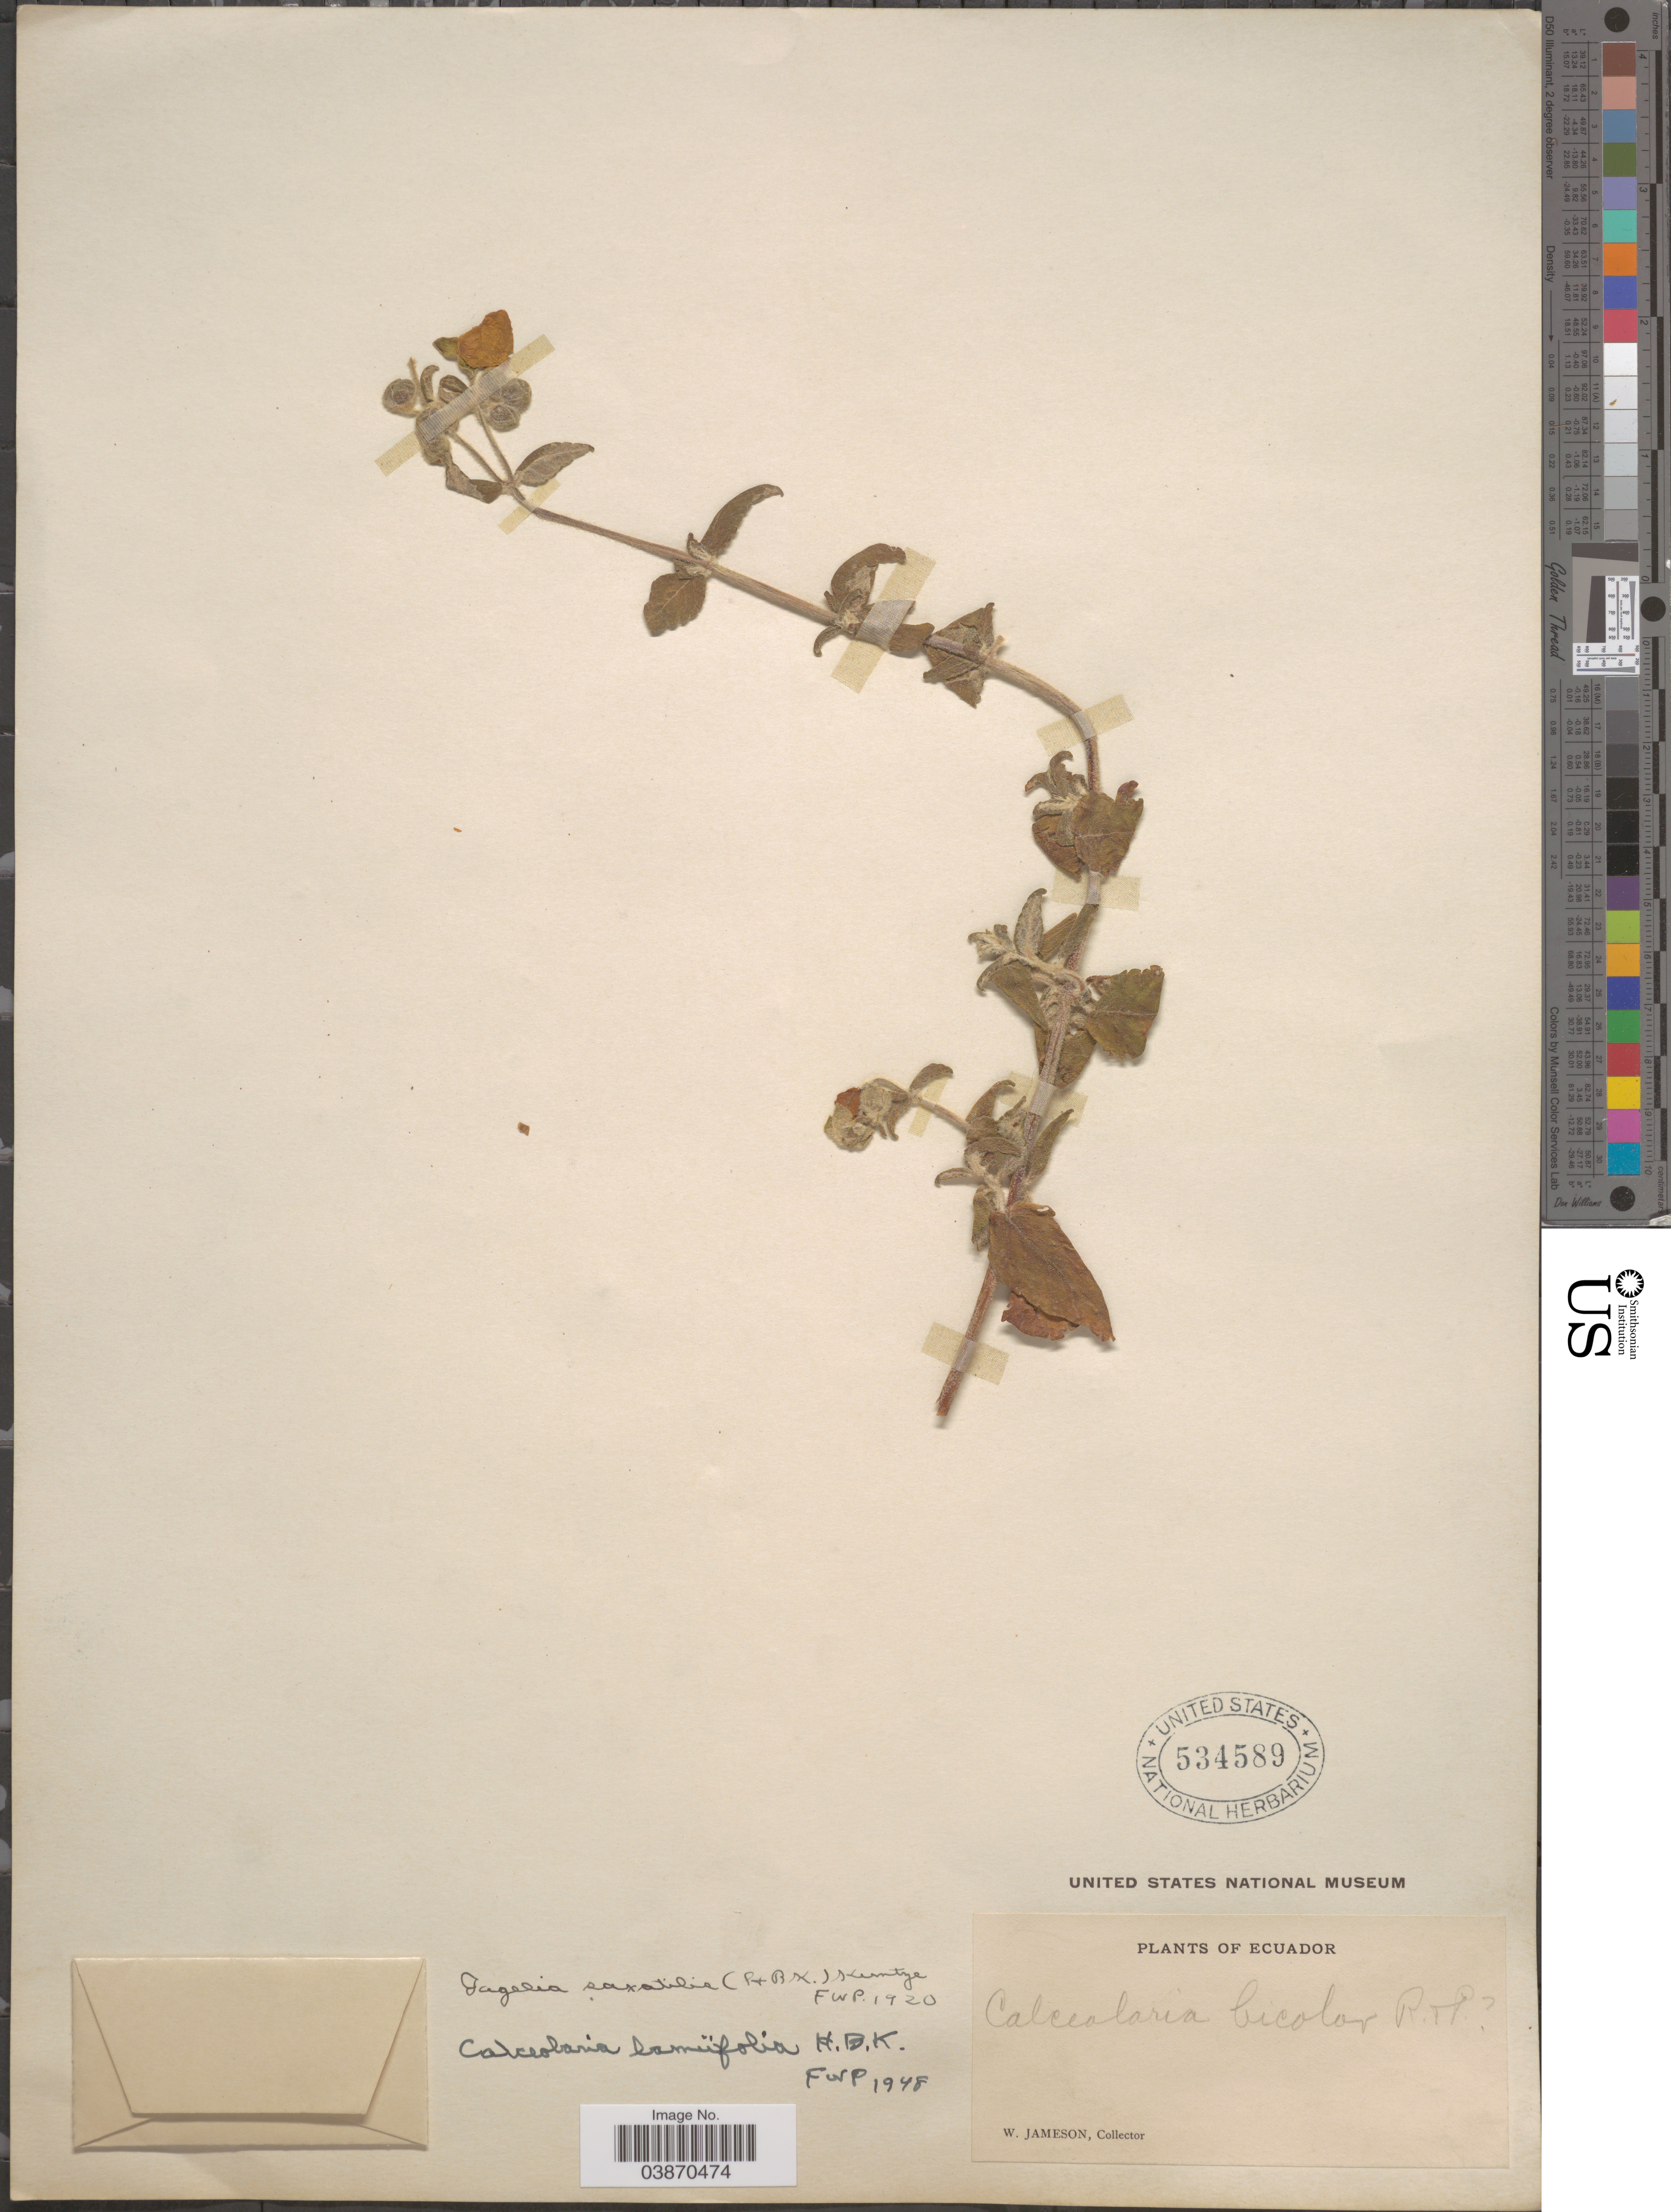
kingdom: Plantae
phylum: Tracheophyta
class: Magnoliopsida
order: Lamiales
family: Calceolariaceae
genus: Calceolaria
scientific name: Calceolaria lamiifolia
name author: Kunth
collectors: W. Jameson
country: Ecuador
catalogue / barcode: US 534589